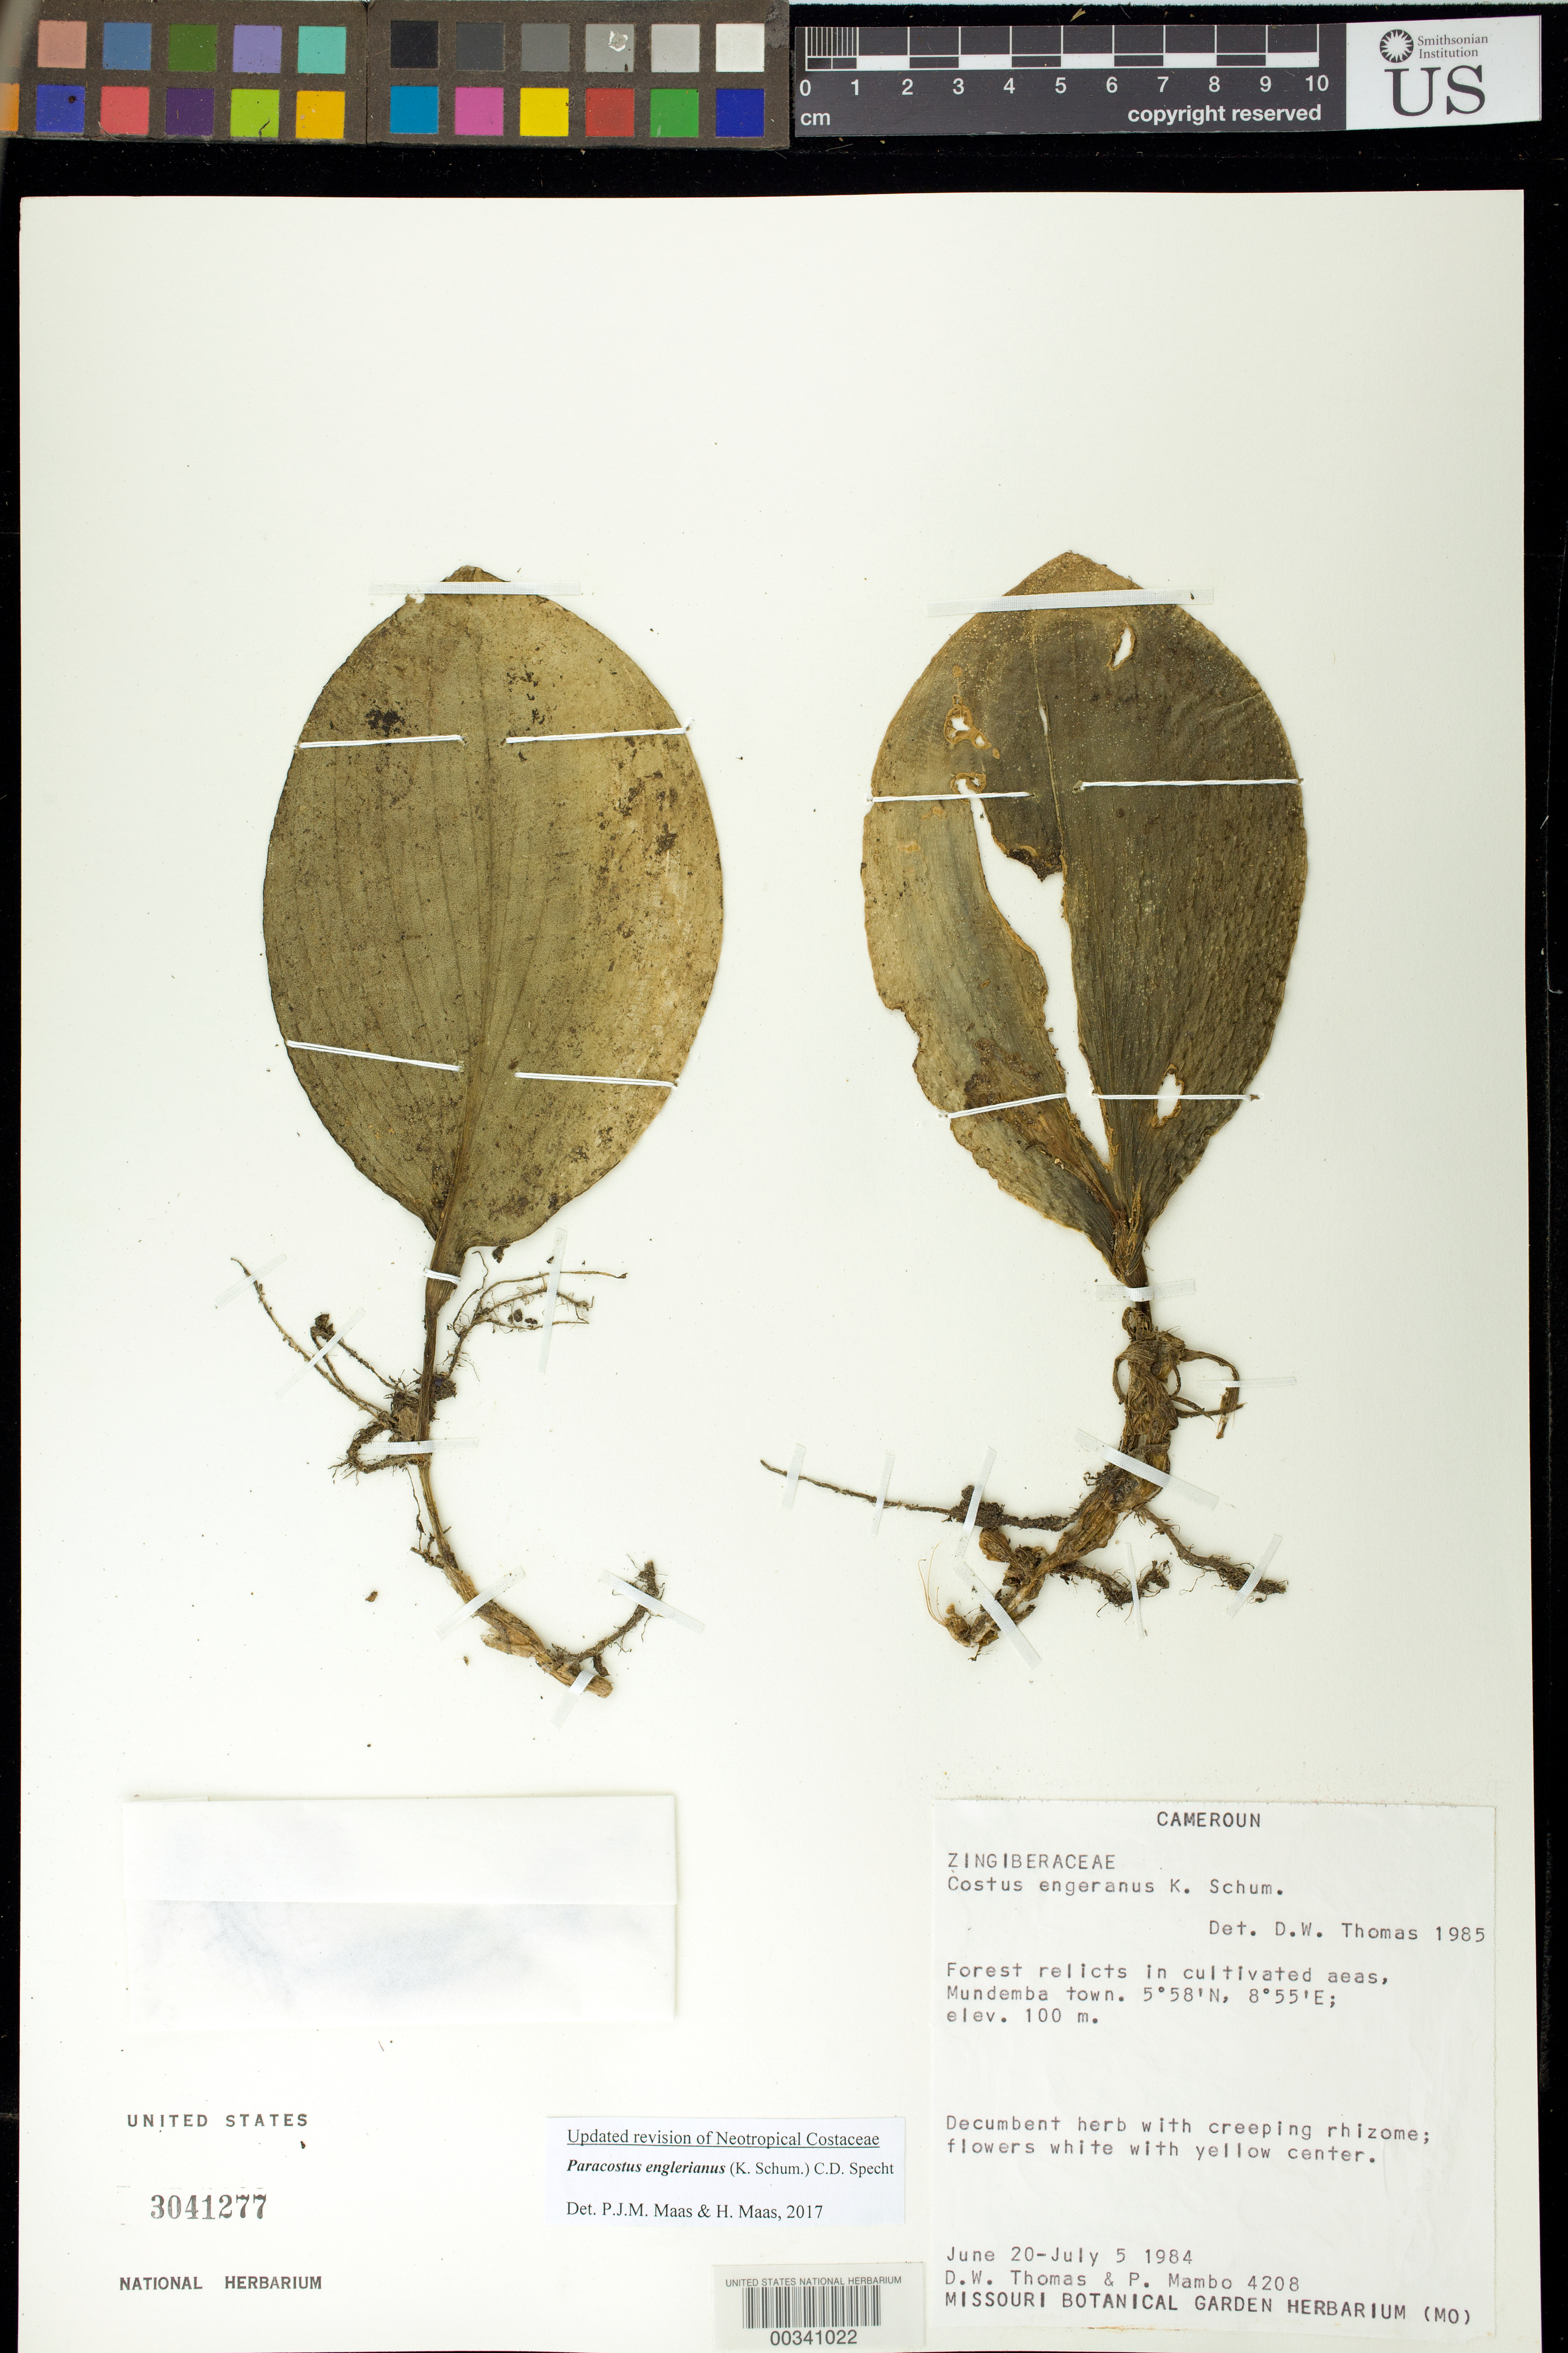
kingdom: Plantae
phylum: Tracheophyta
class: Liliopsida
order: Zingiberales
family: Costaceae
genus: Paracostus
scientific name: Paracostus englerianus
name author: (K. Schum.) C.D. Specht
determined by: Maas, Paul J.; Maas, H.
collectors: D. W. Thomas & P. Mambo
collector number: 4208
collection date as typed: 20 Jun 1984 to 05 Jul 1984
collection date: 1984-06-20/1984-07-05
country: Cameroon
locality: Cameroun, mundemba town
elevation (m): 100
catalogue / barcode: US 3041277